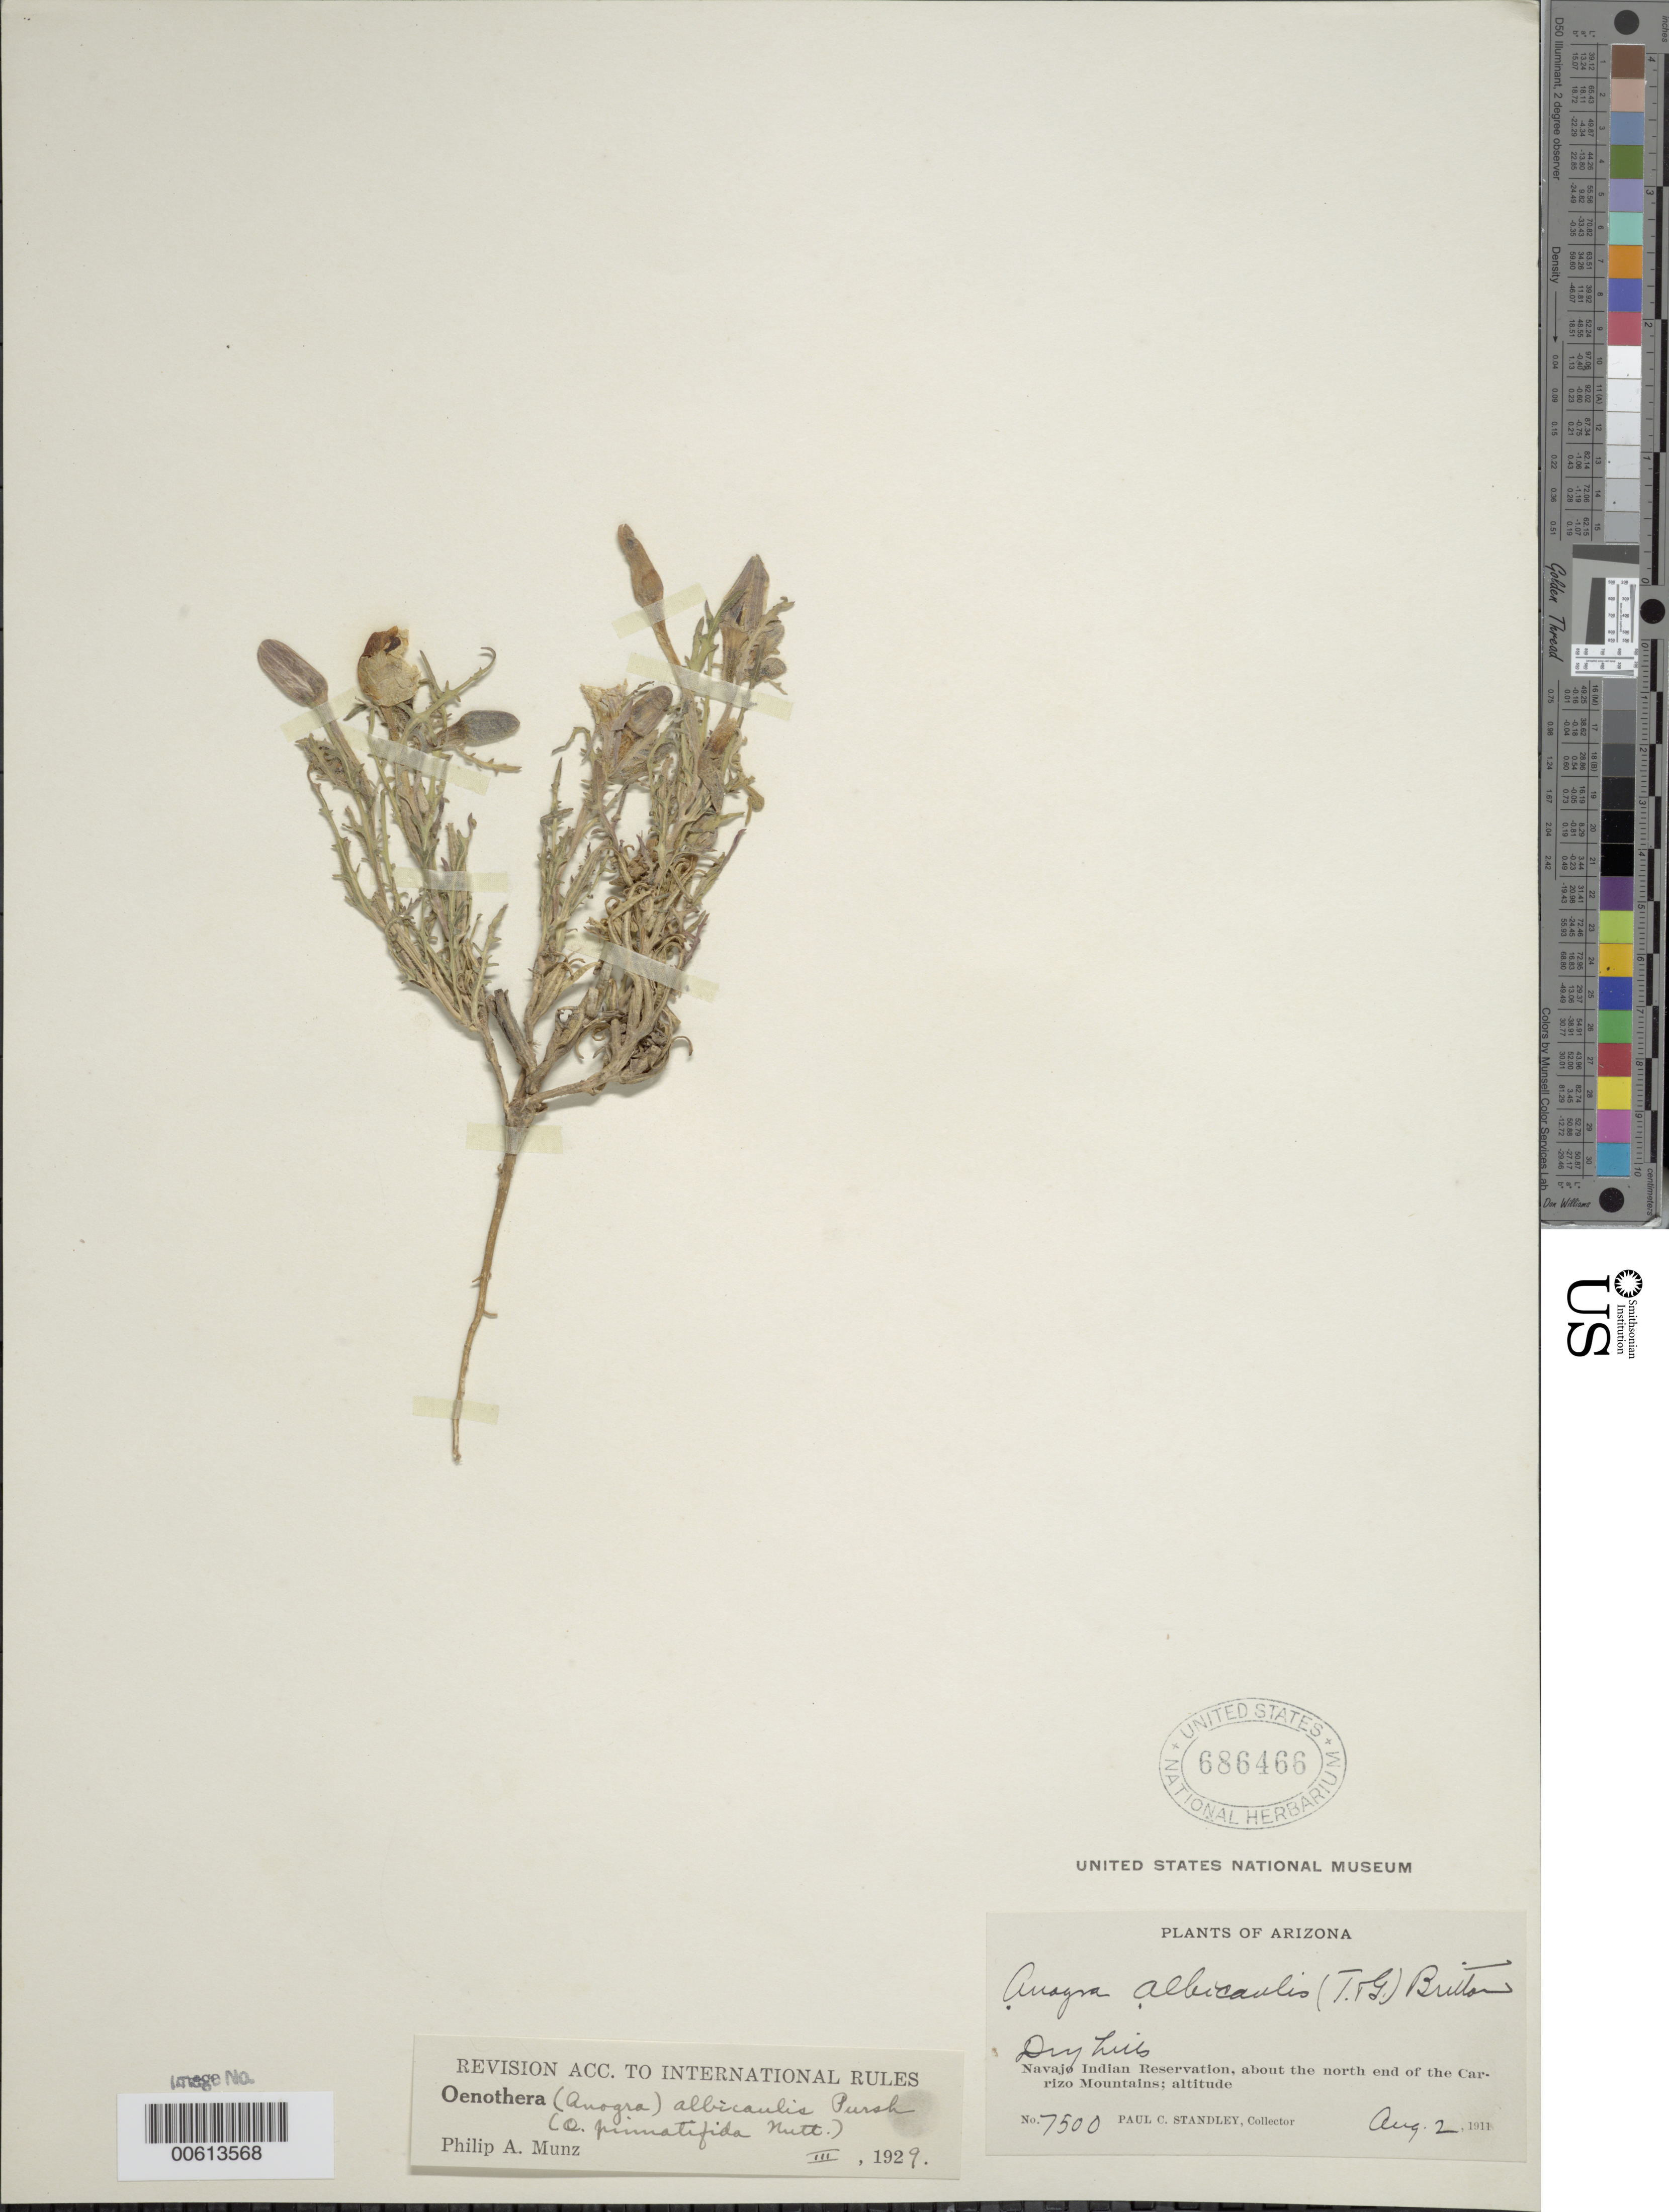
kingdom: Plantae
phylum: Tracheophyta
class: Magnoliopsida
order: Myrtales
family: Onagraceae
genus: Oenothera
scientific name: Oenothera albicaulis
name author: Pursh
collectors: P. C. Standley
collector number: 7500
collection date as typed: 02 Aug 1911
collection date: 1911-08-02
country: United States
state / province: Arizona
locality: Navajo Indian Reservation, north end of the Carrizo Mts.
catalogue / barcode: US 686466